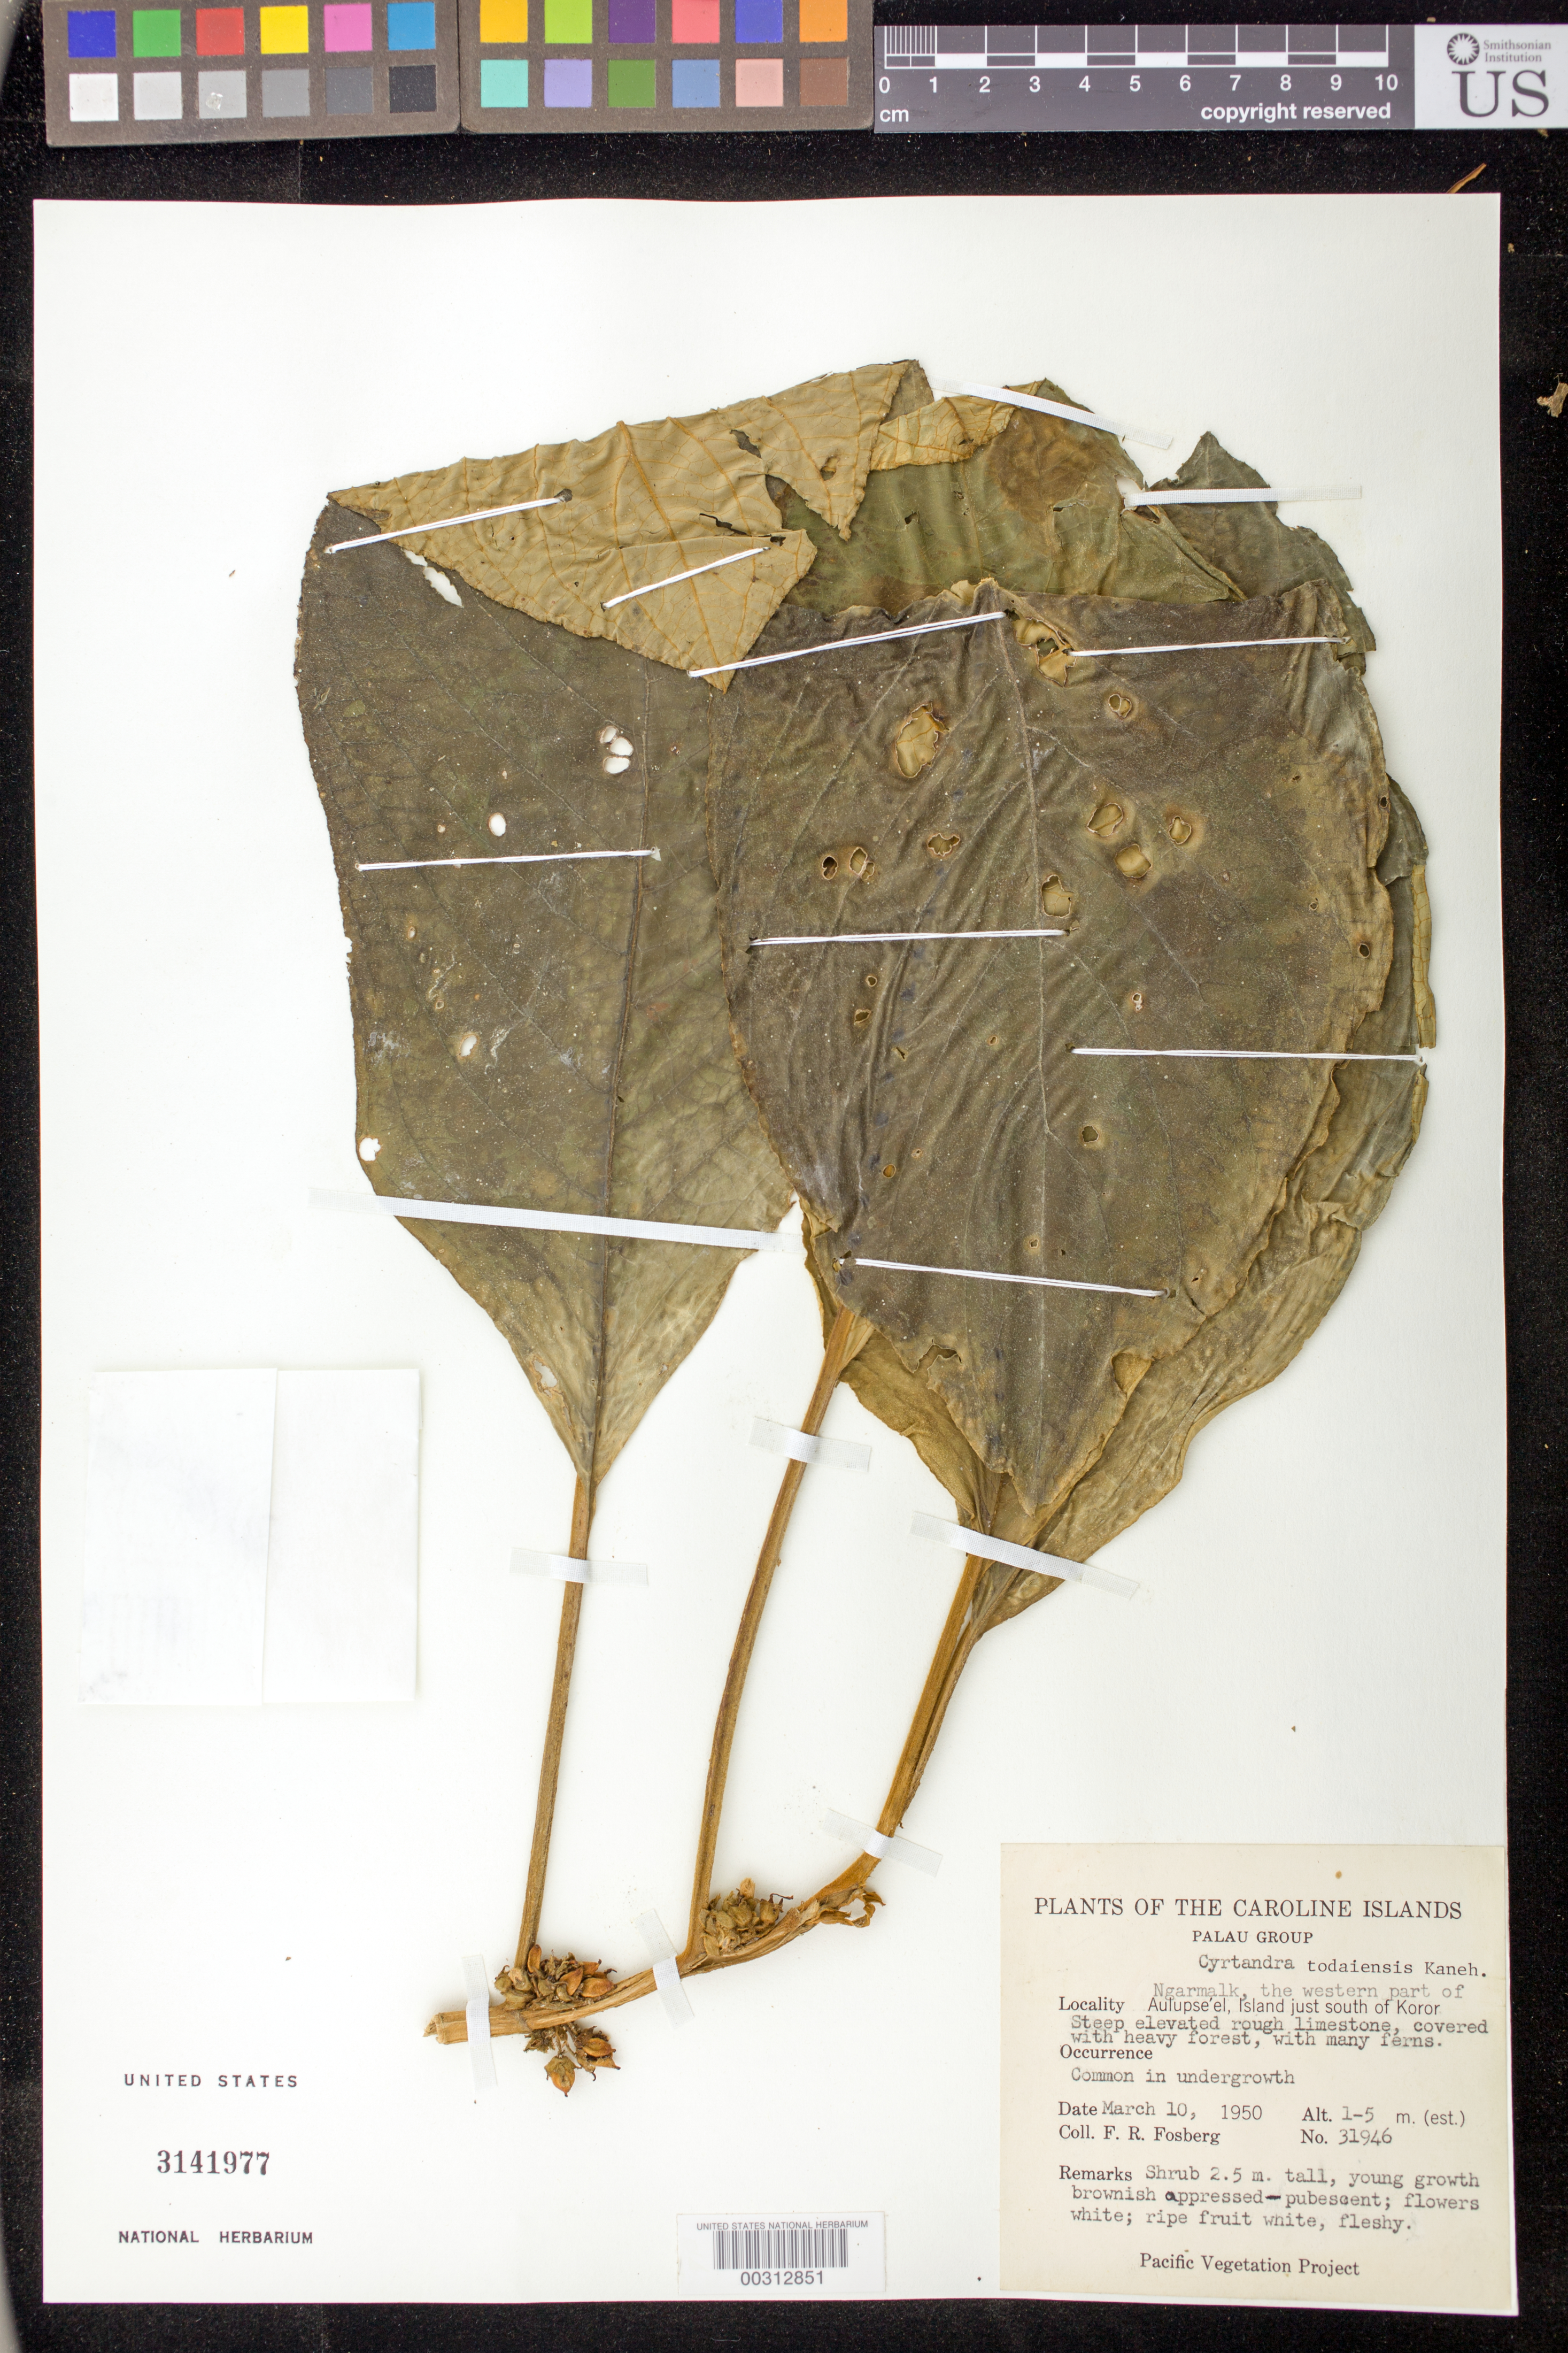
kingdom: Plantae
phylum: Tracheophyta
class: Magnoliopsida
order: Lamiales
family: Gesneriaceae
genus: Cyrtandra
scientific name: Cyrtandra todaiensis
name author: Kaneh.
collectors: F. R. Fosberg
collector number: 31946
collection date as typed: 10 Mar 1950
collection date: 1950-03-10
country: Palau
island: Ngermalk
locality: Ngarmalk, Aulupse'el I.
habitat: At base of limestone cliff in elevated wave cut notch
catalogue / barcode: US 3141977